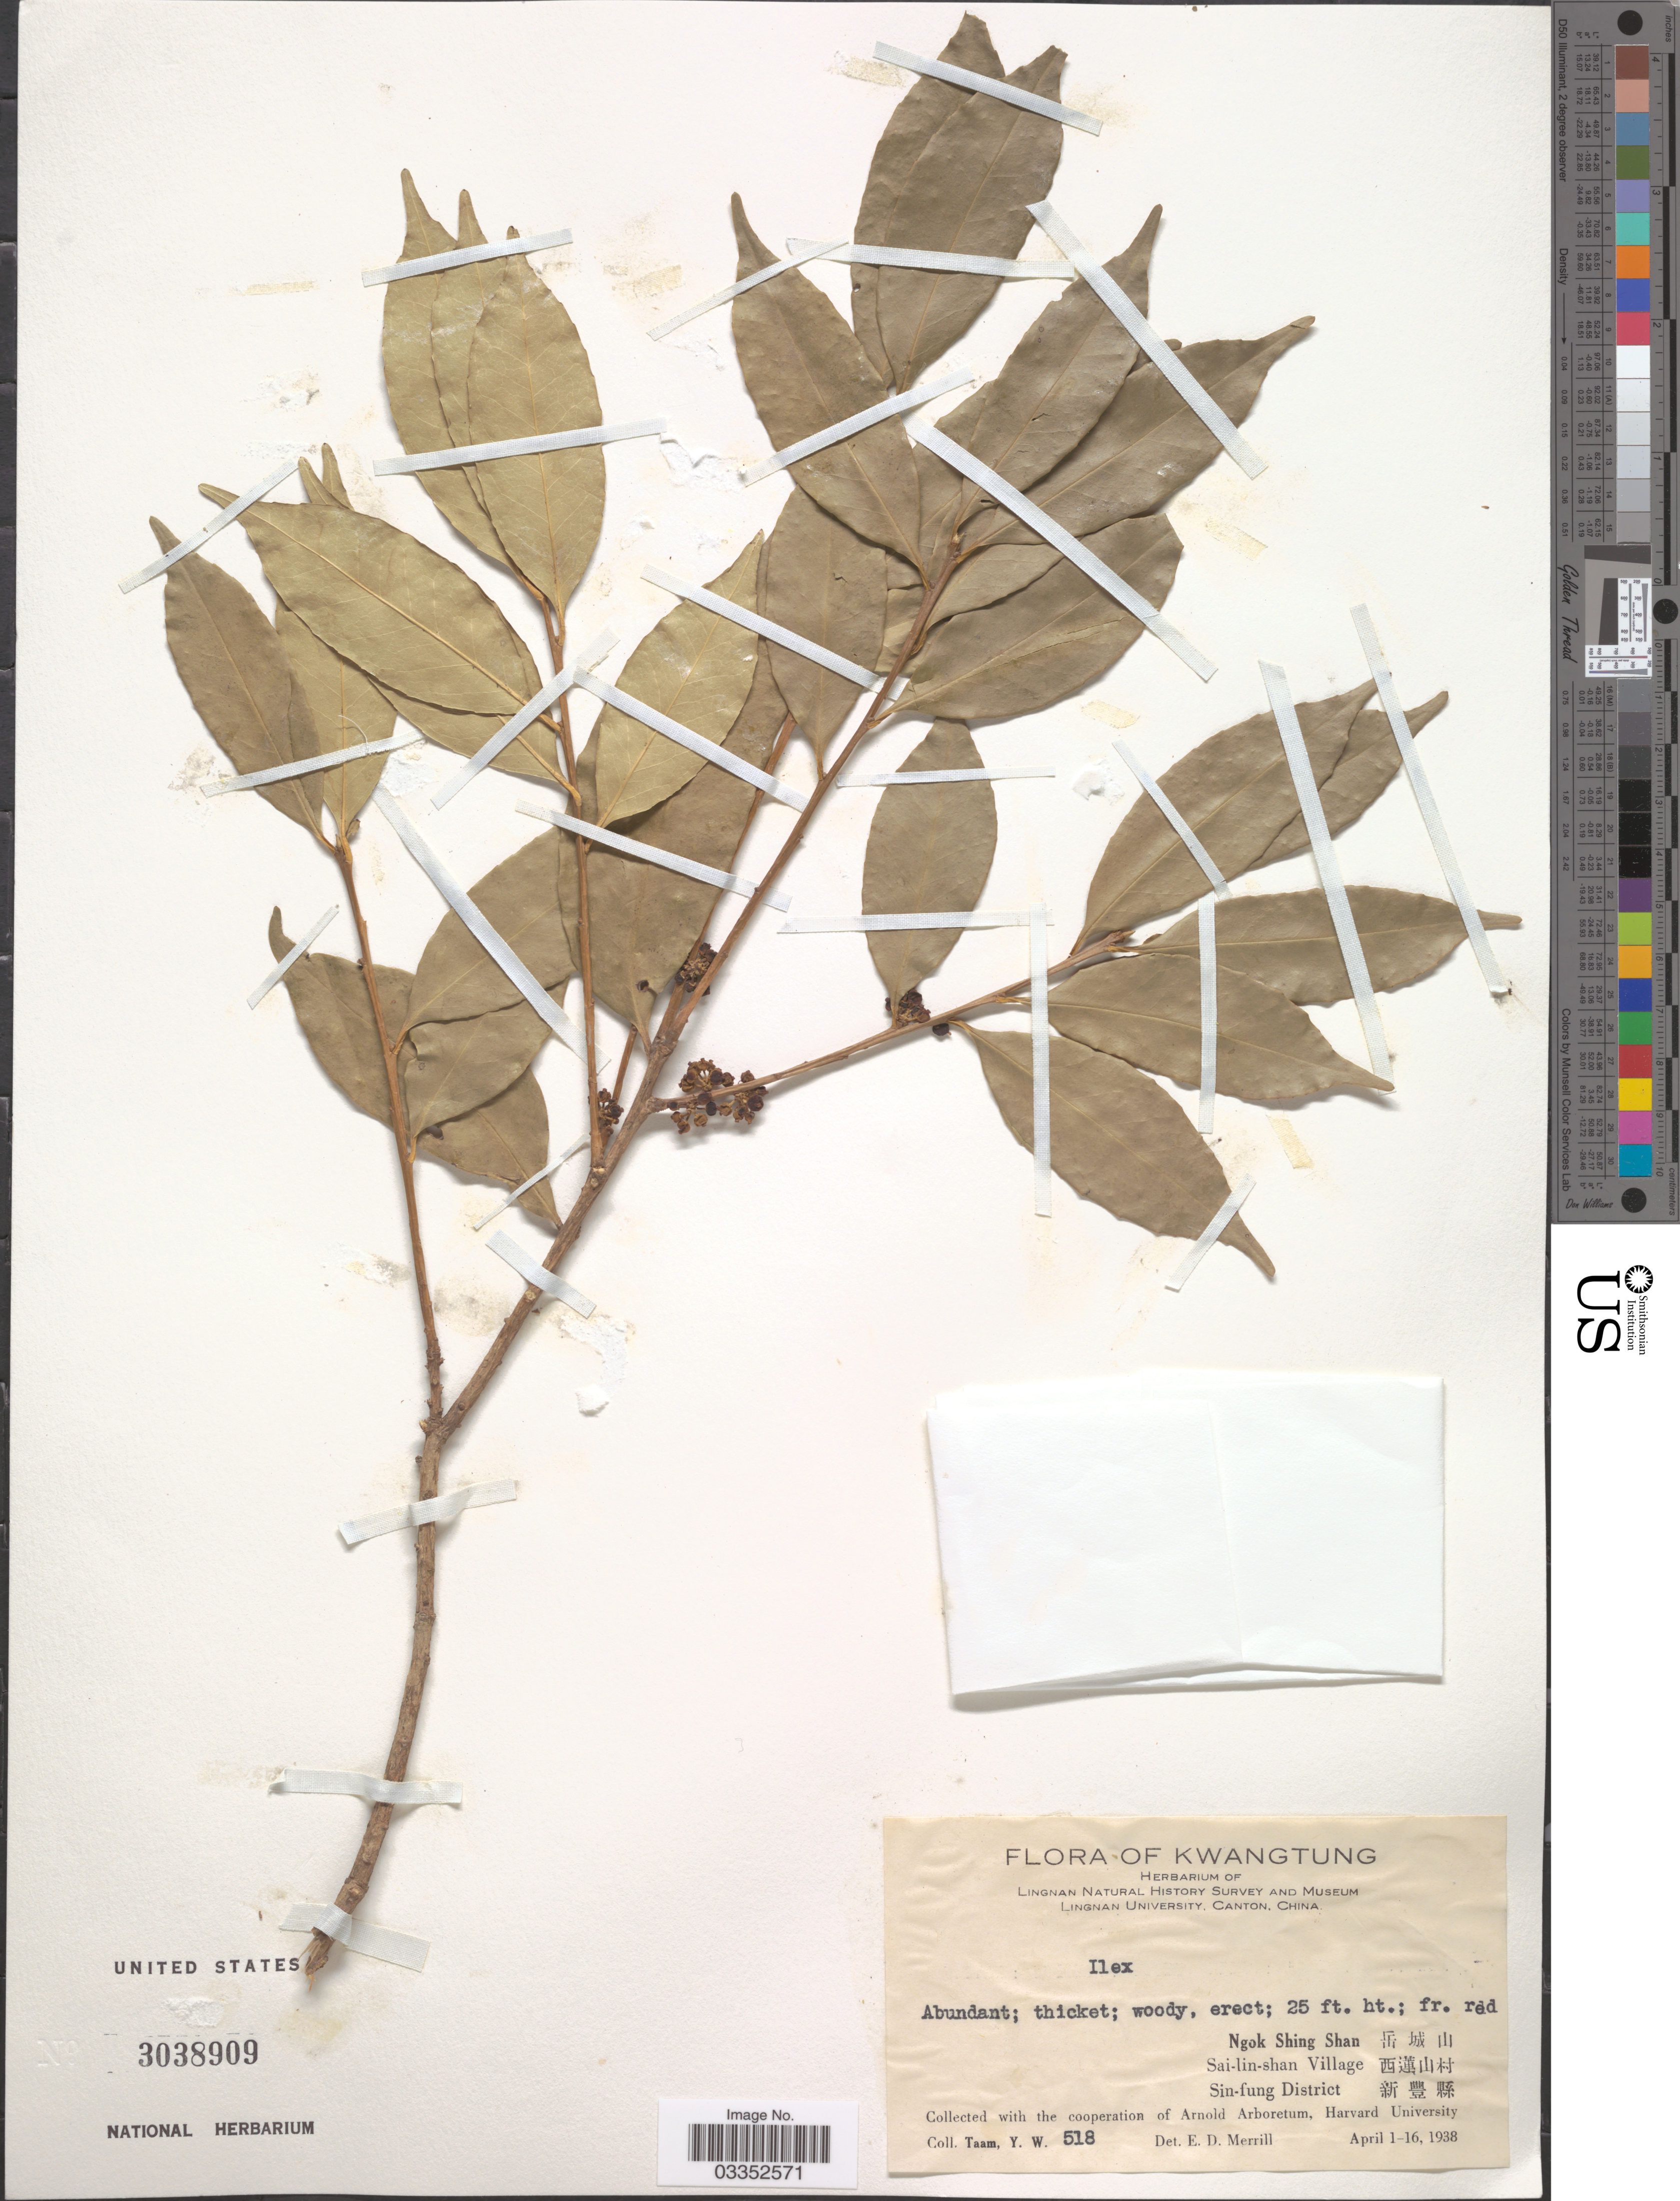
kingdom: Plantae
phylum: Tracheophyta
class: Magnoliopsida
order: Aquifoliales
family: Aquifoliaceae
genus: Ilex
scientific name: Ilex sp.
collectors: Y. W. Taam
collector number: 518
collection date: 1938-04-01/1938-04-16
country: China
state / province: Guangdong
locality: Kwangtung, Ngok Shing Shan X, Sai-lin-shan Village X, Sin-fung District X.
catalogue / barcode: US 3038909